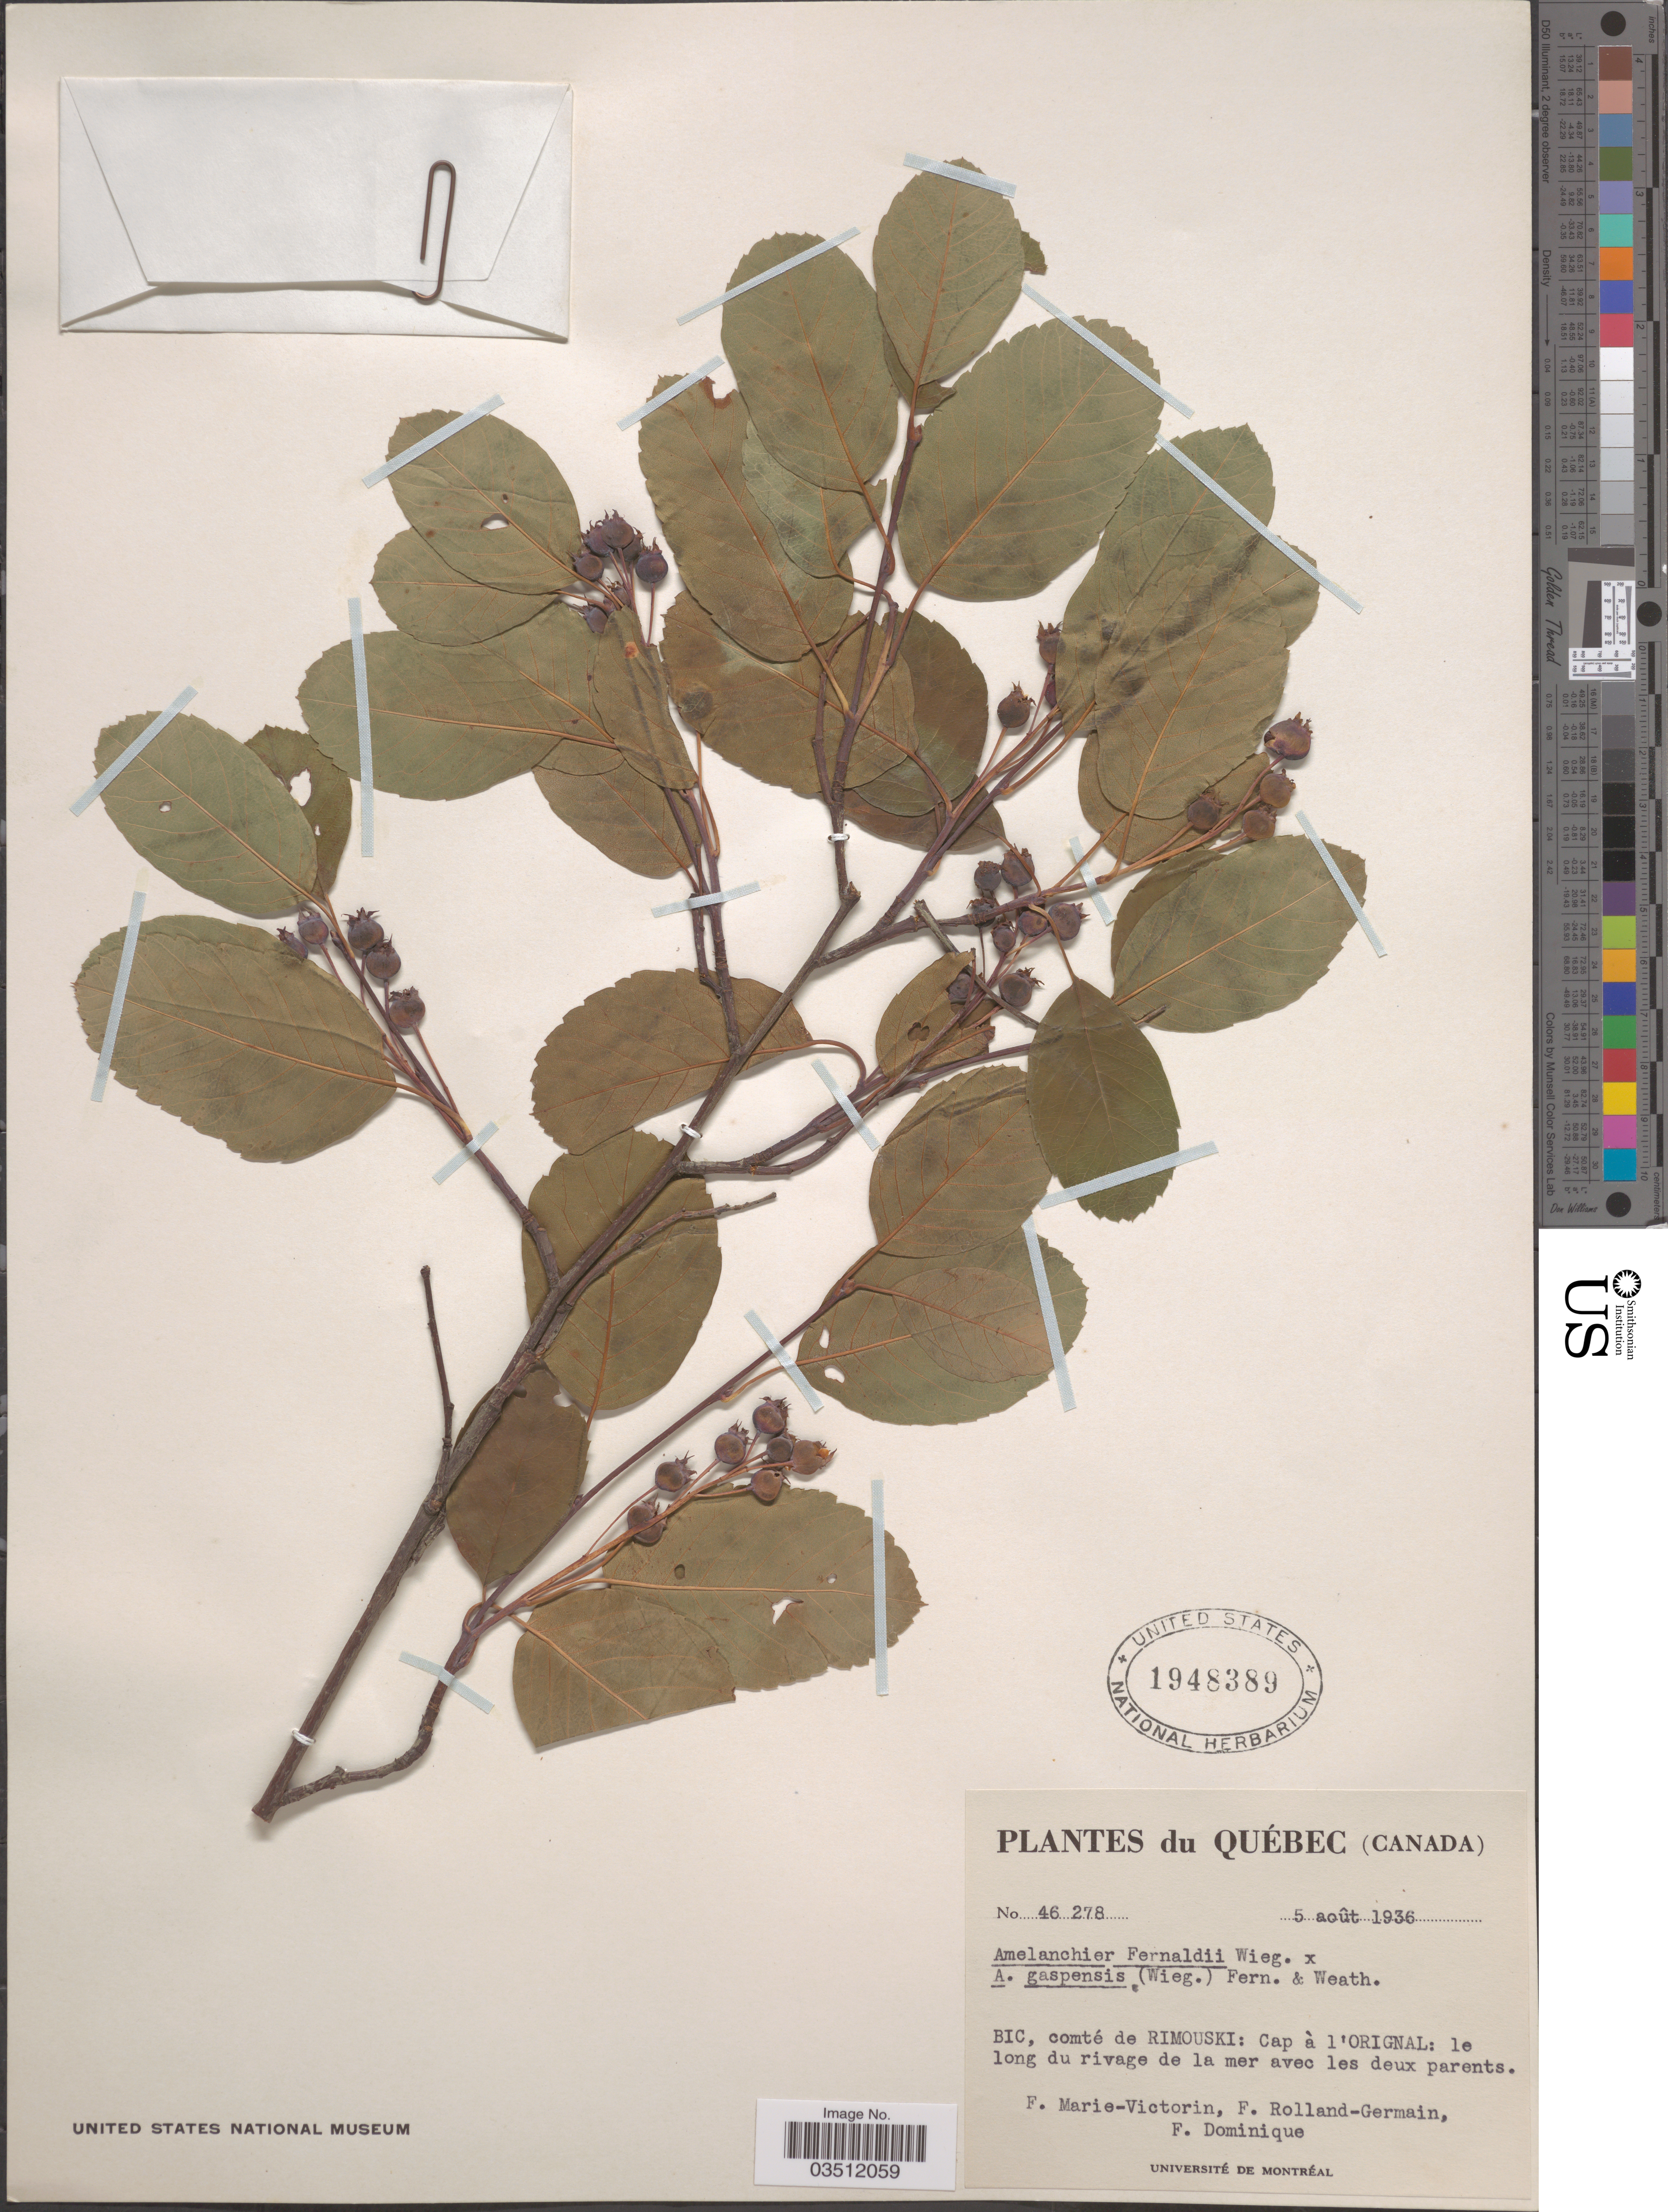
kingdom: Plantae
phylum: Tracheophyta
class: Magnoliopsida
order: Rosales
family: Rosaceae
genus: Amelanchier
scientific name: Amelanchier fernaldii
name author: Wiegand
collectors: F. Marie-Victorin, Rolland-Germain & F. Dominique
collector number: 46278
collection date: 1936-08-05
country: Canada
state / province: Quebec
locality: Québec. Bic, comté de Rimouski: Cap à l'Orignal: le long du rivage de la mer avec les deux parents.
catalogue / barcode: US 1948389